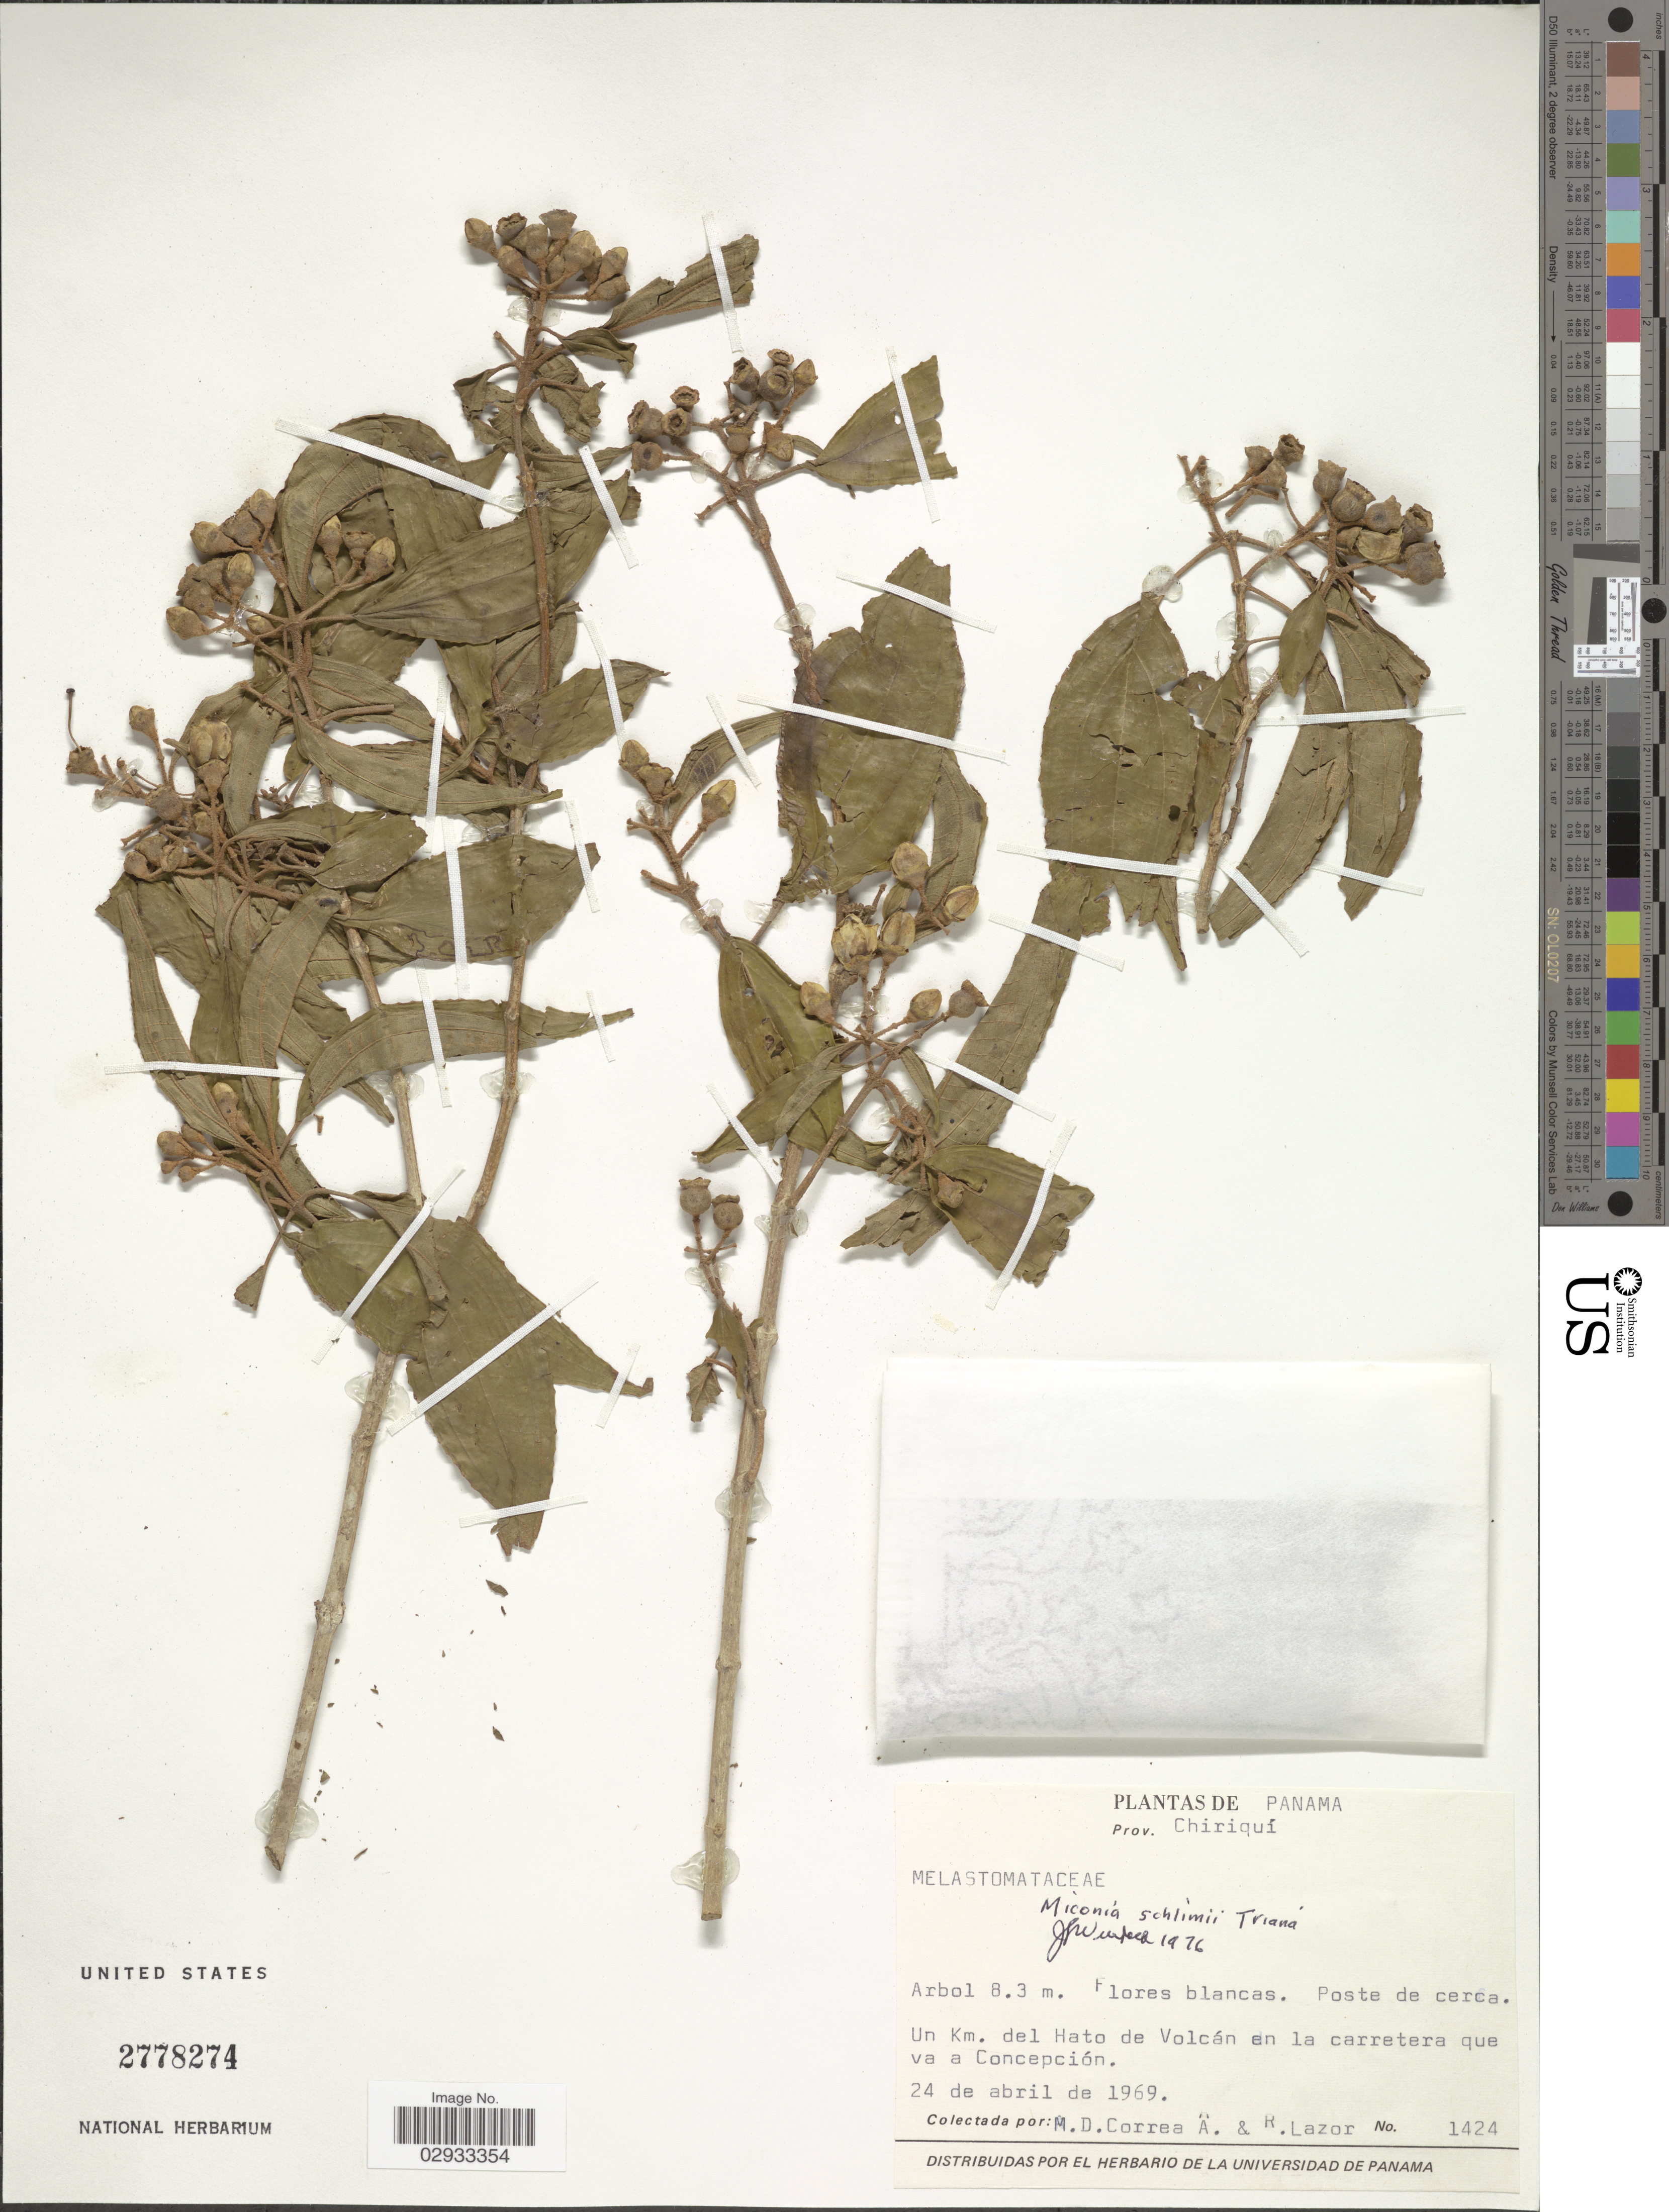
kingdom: Plantae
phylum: Tracheophyta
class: Magnoliopsida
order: Myrtales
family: Melastomataceae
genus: Miconia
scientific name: Miconia schlimii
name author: Triana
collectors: M. D. Corrêa-A. & R. L. Lazor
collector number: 1424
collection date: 1969-04-24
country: Panama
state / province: Chiriqui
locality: Un Km. del Hato de Volcán en la carretera que va a Concepción.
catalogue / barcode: US 2778274